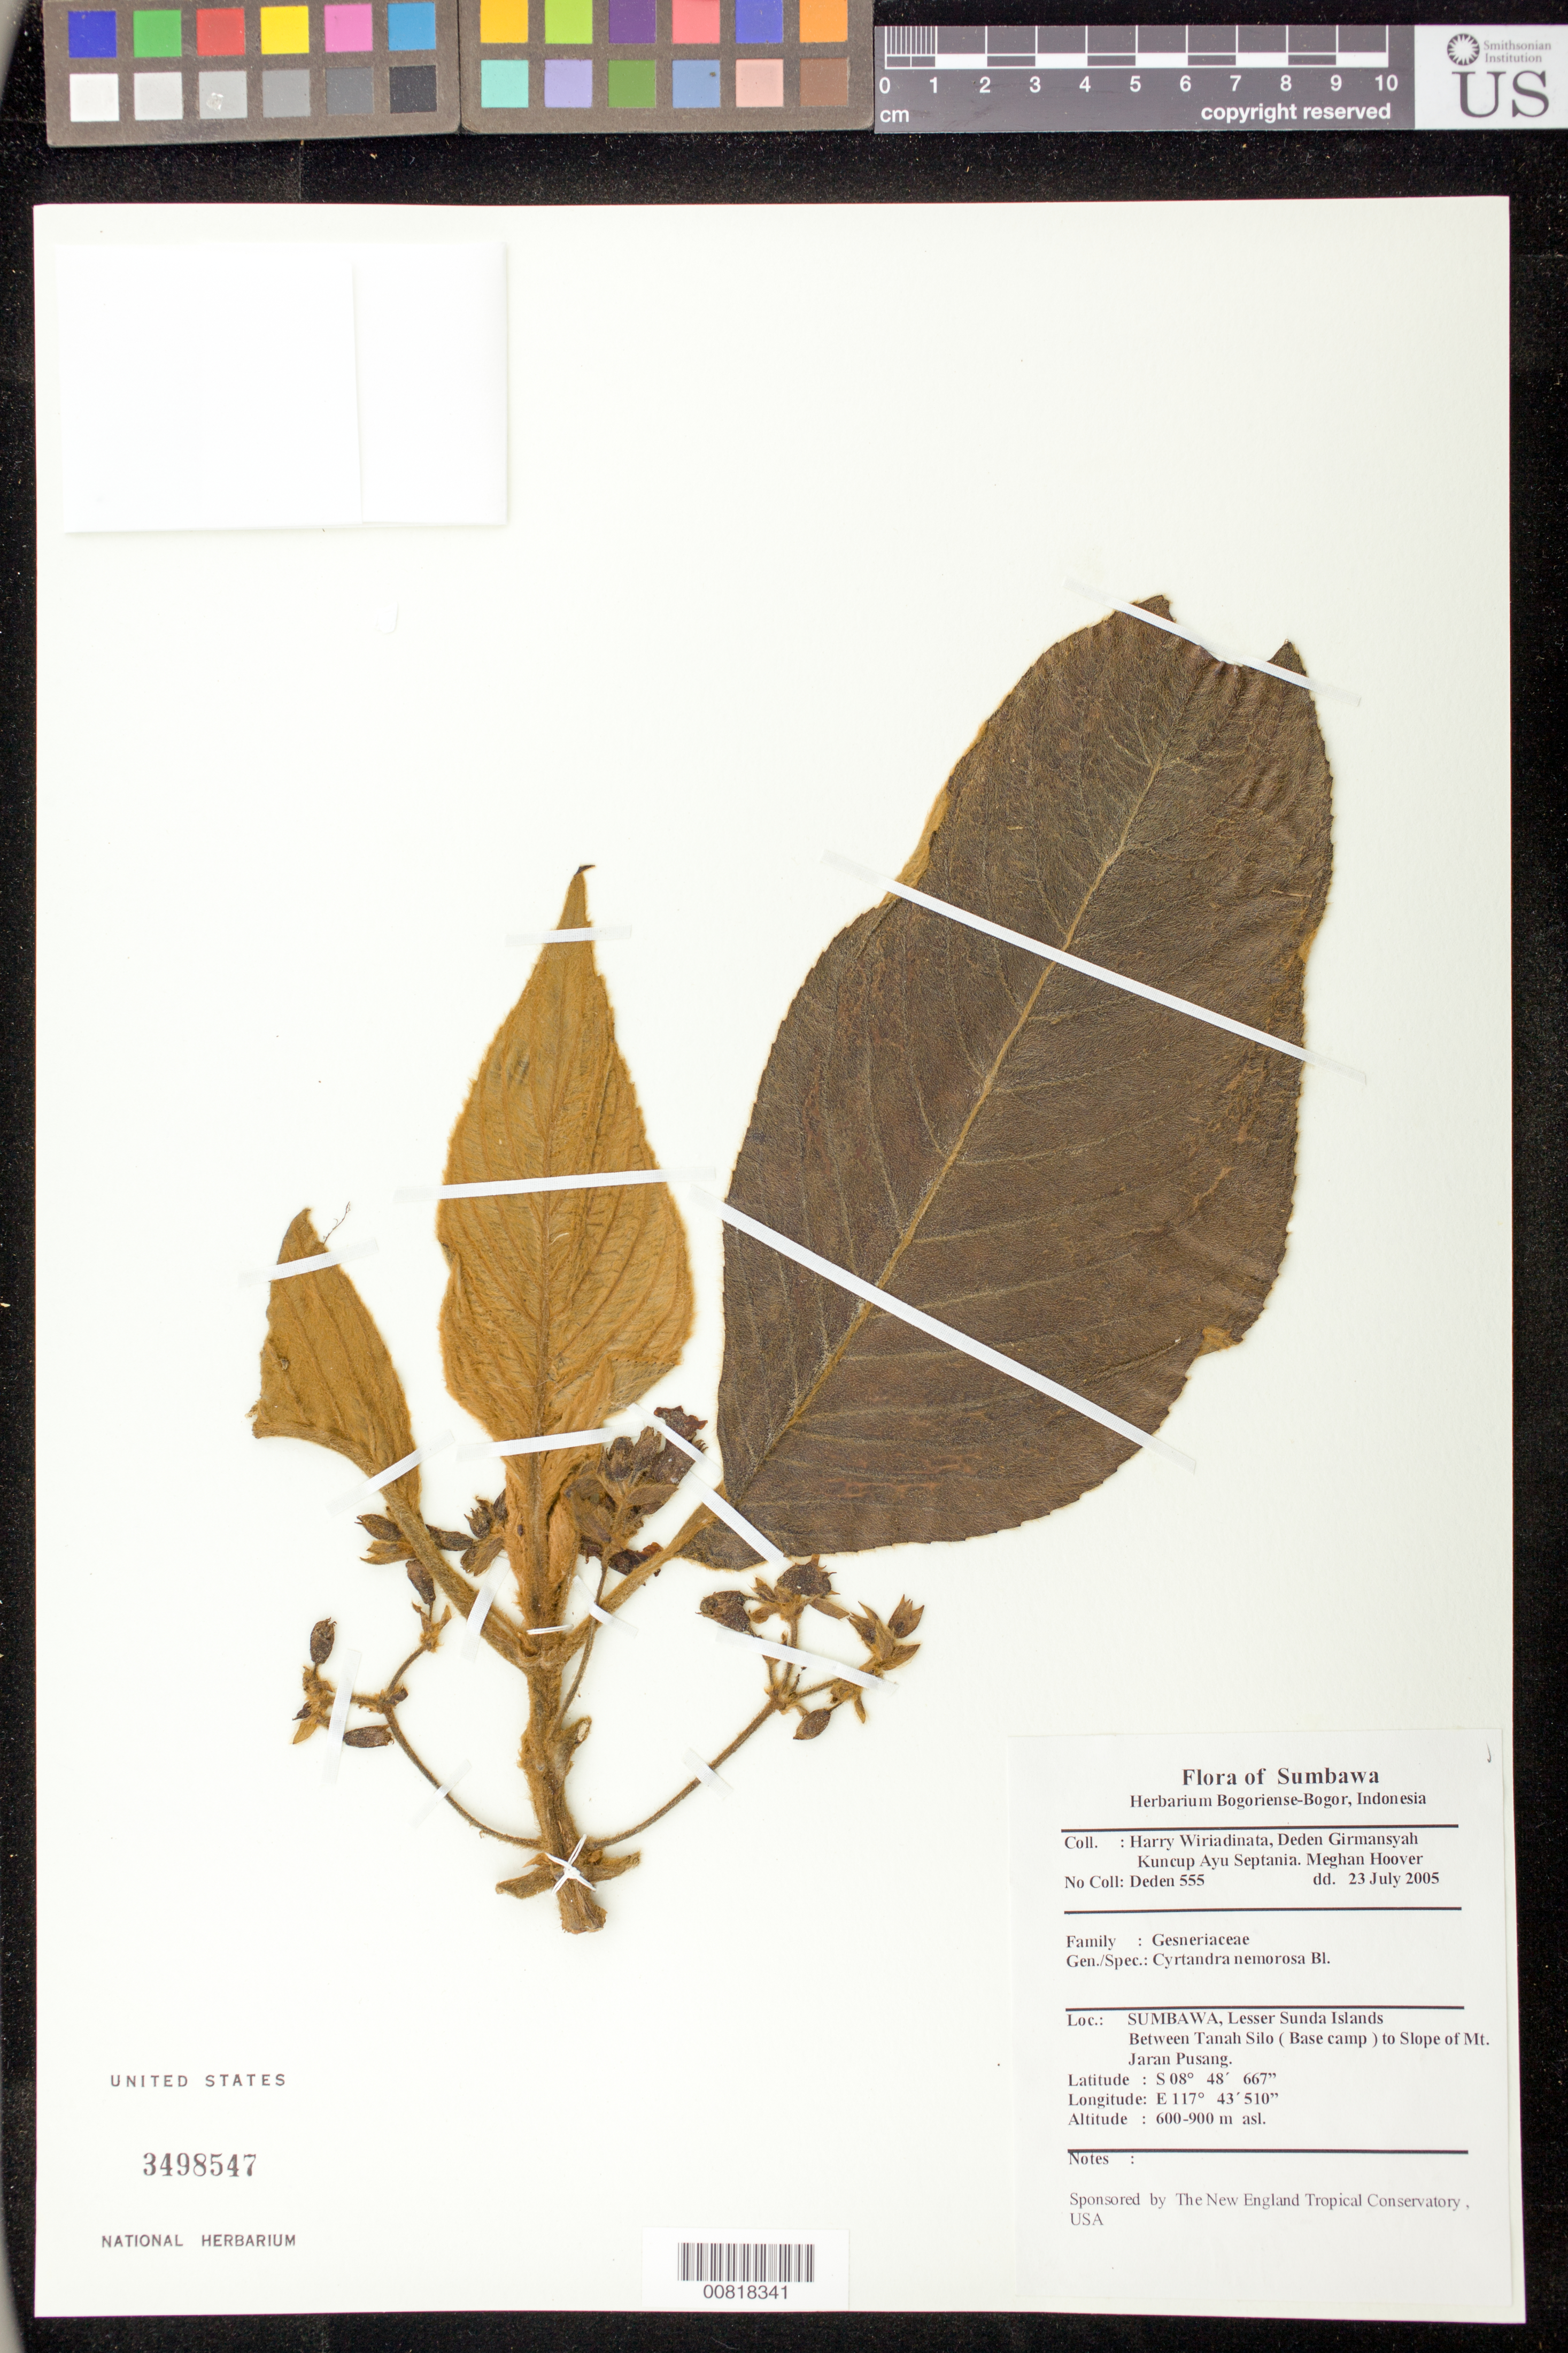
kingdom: Plantae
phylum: Tracheophyta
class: Magnoliopsida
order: Lamiales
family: Gesneriaceae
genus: Cyrtandra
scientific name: Cyrtandra nemorosa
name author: Blume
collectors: H. Wiriadinata, D. Girmansyah, K. Septania & M. Hoover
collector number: Deden 555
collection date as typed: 23 Jul 2005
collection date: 2005-07-23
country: Indonesia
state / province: Sumbawa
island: Sumbawa I.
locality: Sumbawa, Lesser Sunda Islands, between Tanah Silo (base camp) to slope of Mt. Jaran Pusang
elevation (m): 600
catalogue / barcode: US 3498547